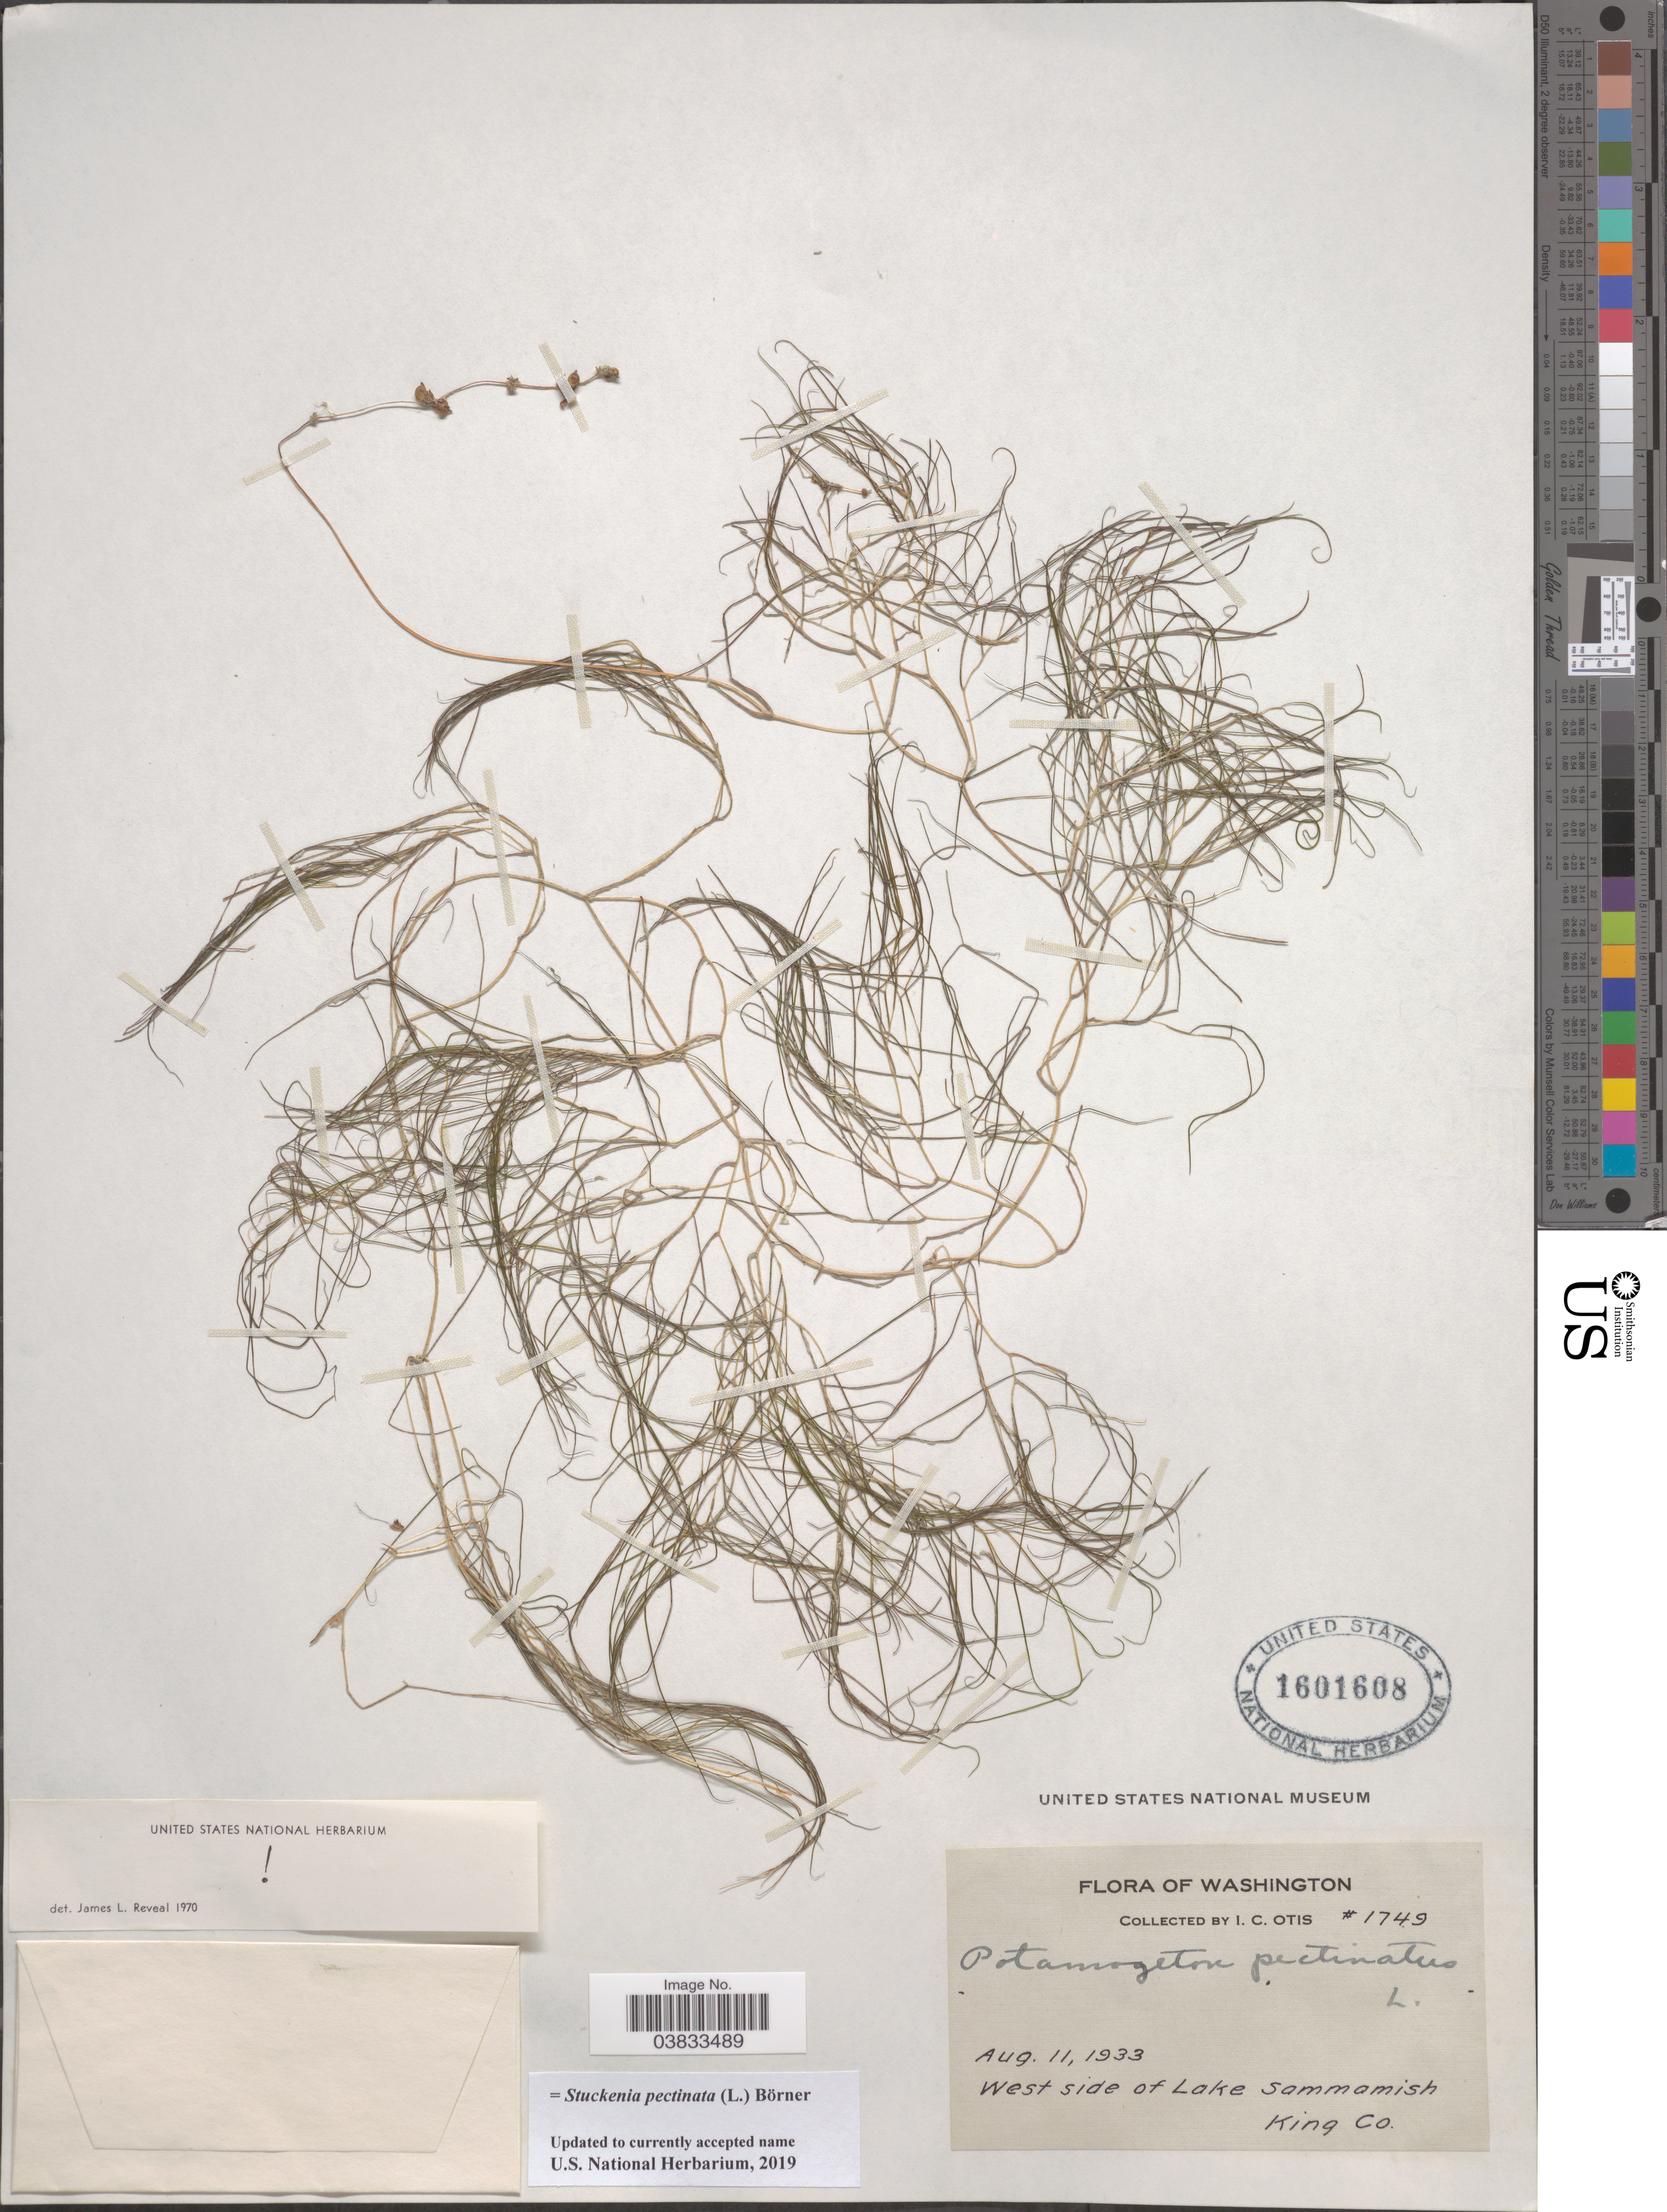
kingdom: Plantae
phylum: Tracheophyta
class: Liliopsida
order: Alismatales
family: Potamogetonaceae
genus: Stuckenia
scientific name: Stuckenia pectinata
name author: (L.) Börner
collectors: I. C. Otis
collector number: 1749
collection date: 1933-08-11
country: United States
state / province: Washington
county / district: King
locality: West side of Lake Sammamish. King Co.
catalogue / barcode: US 1601608